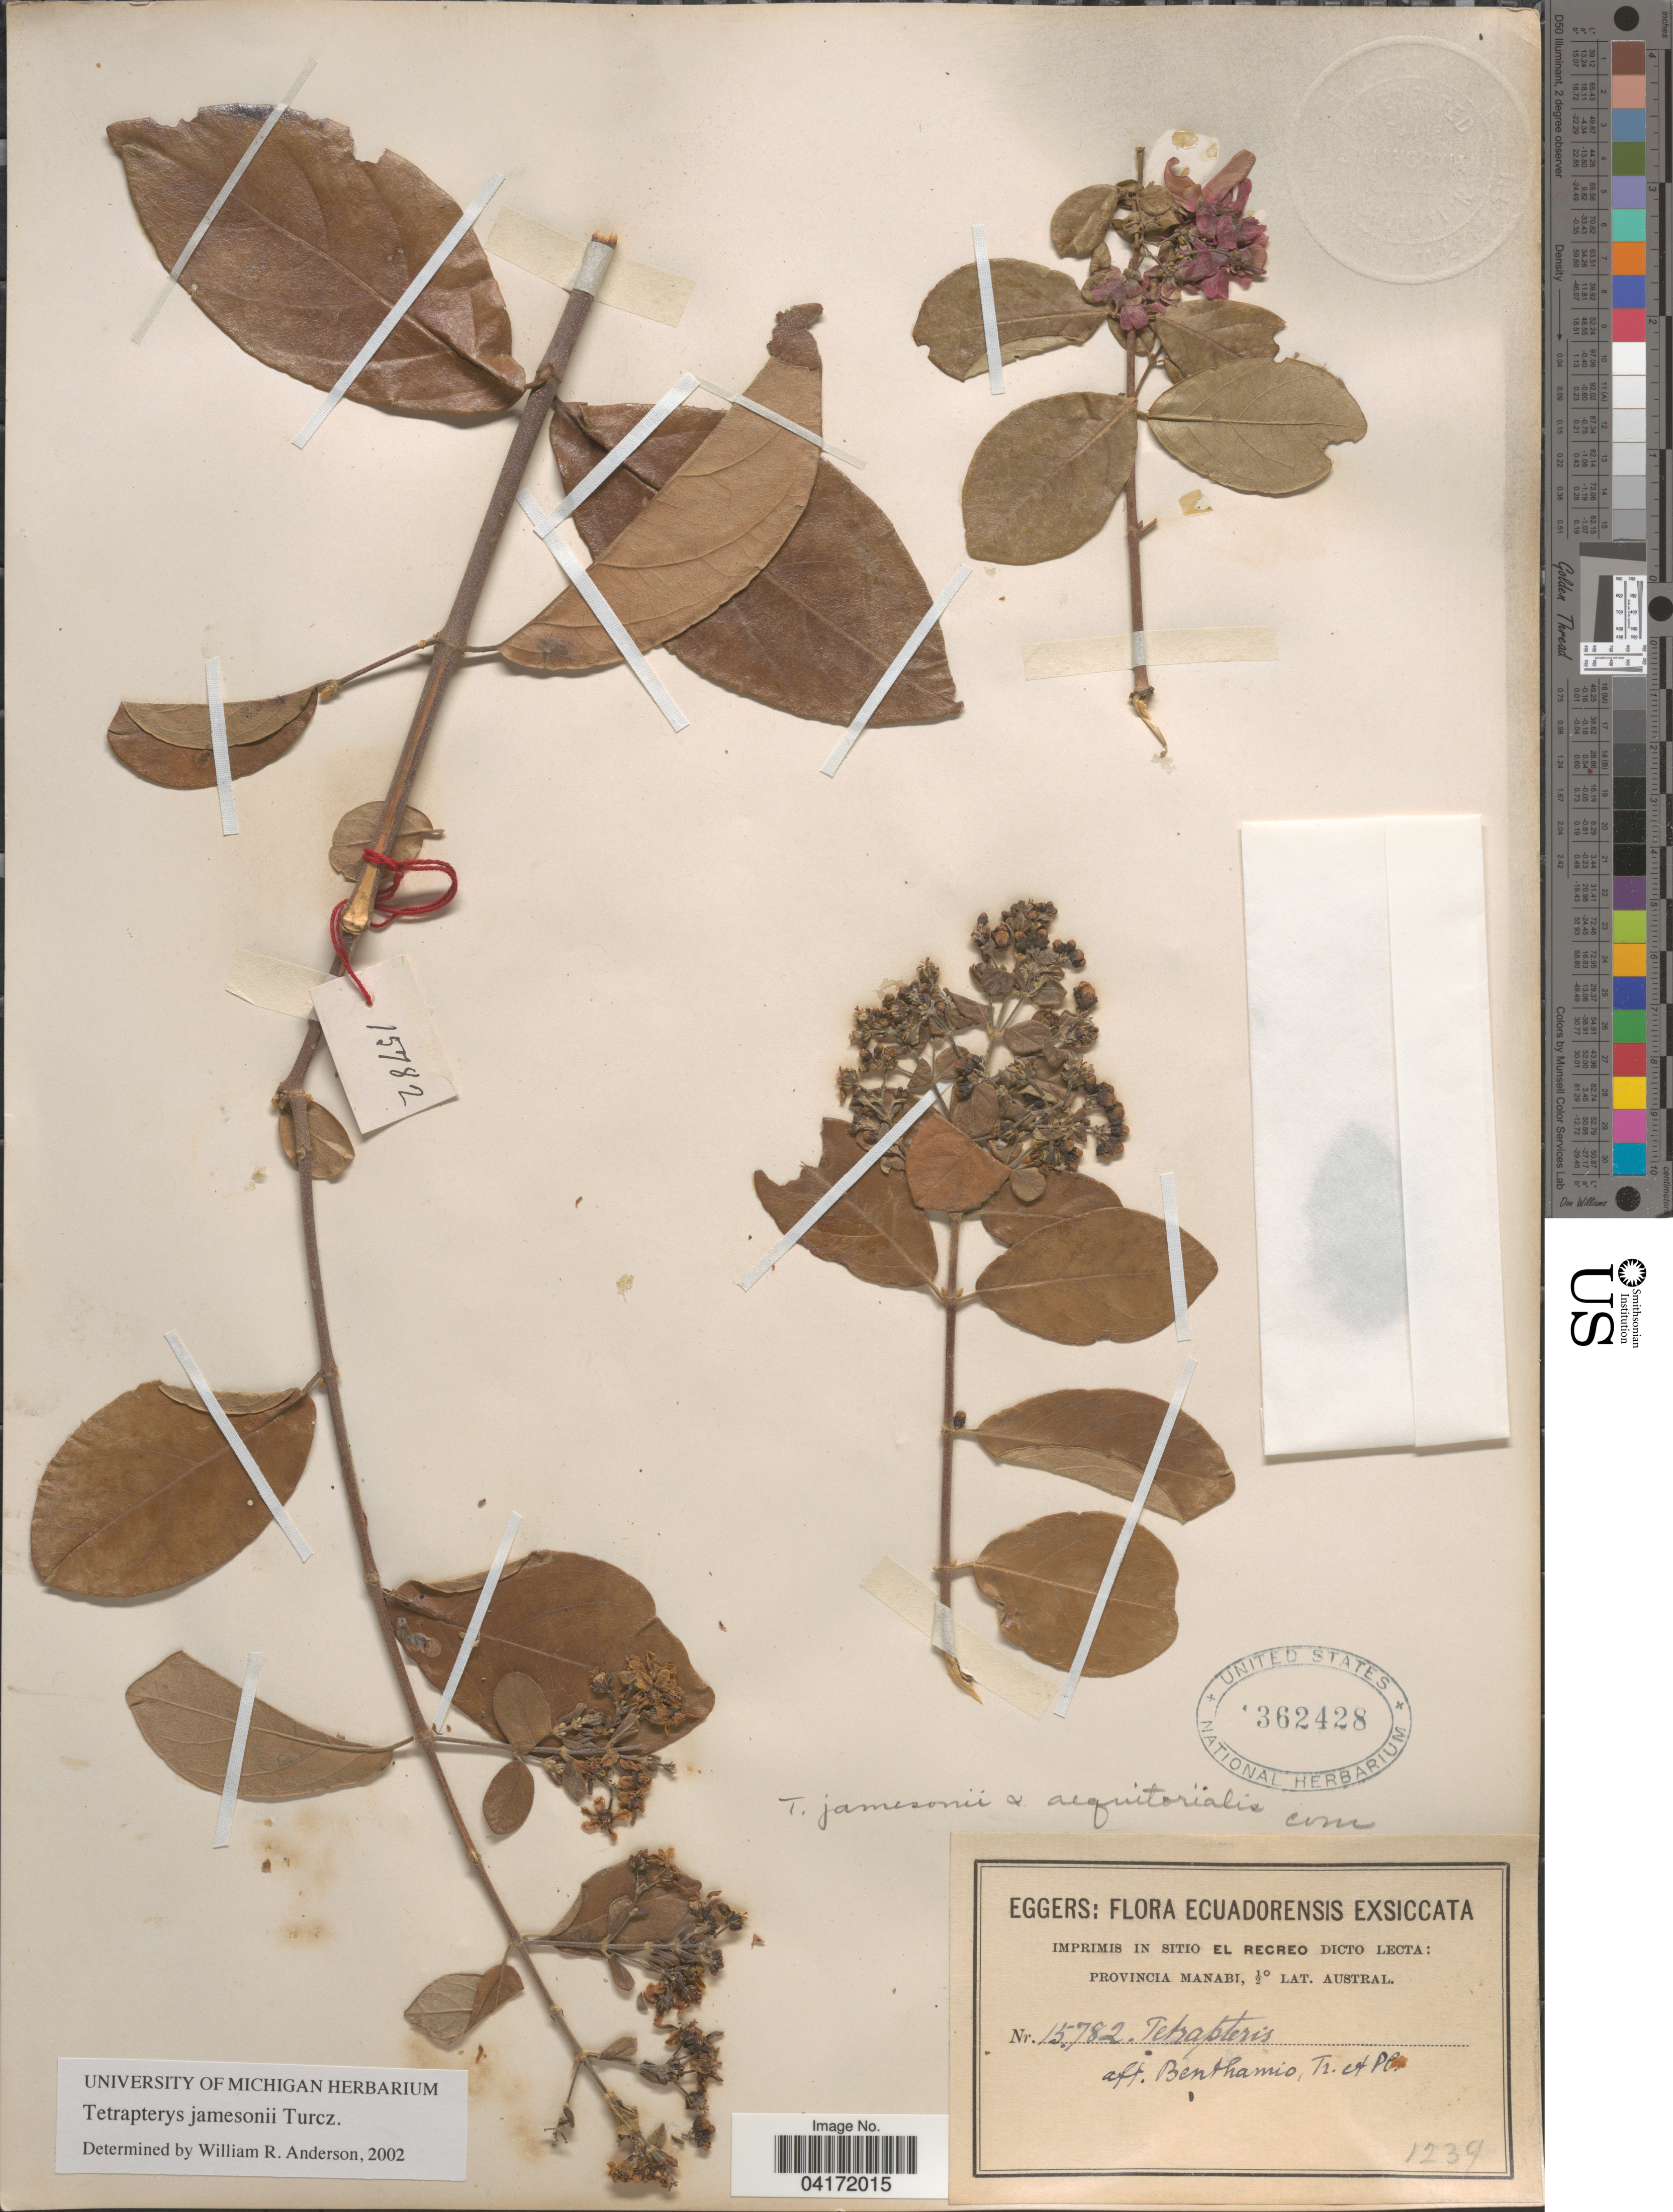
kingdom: Plantae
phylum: Tracheophyta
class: Magnoliopsida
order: Malpighiales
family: Malpighiaceae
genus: Tetrapterys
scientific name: Tetrapterys jamesonii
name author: Turcz.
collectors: -. Eggers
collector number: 15782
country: Ecuador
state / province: Manabí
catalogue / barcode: US 362428